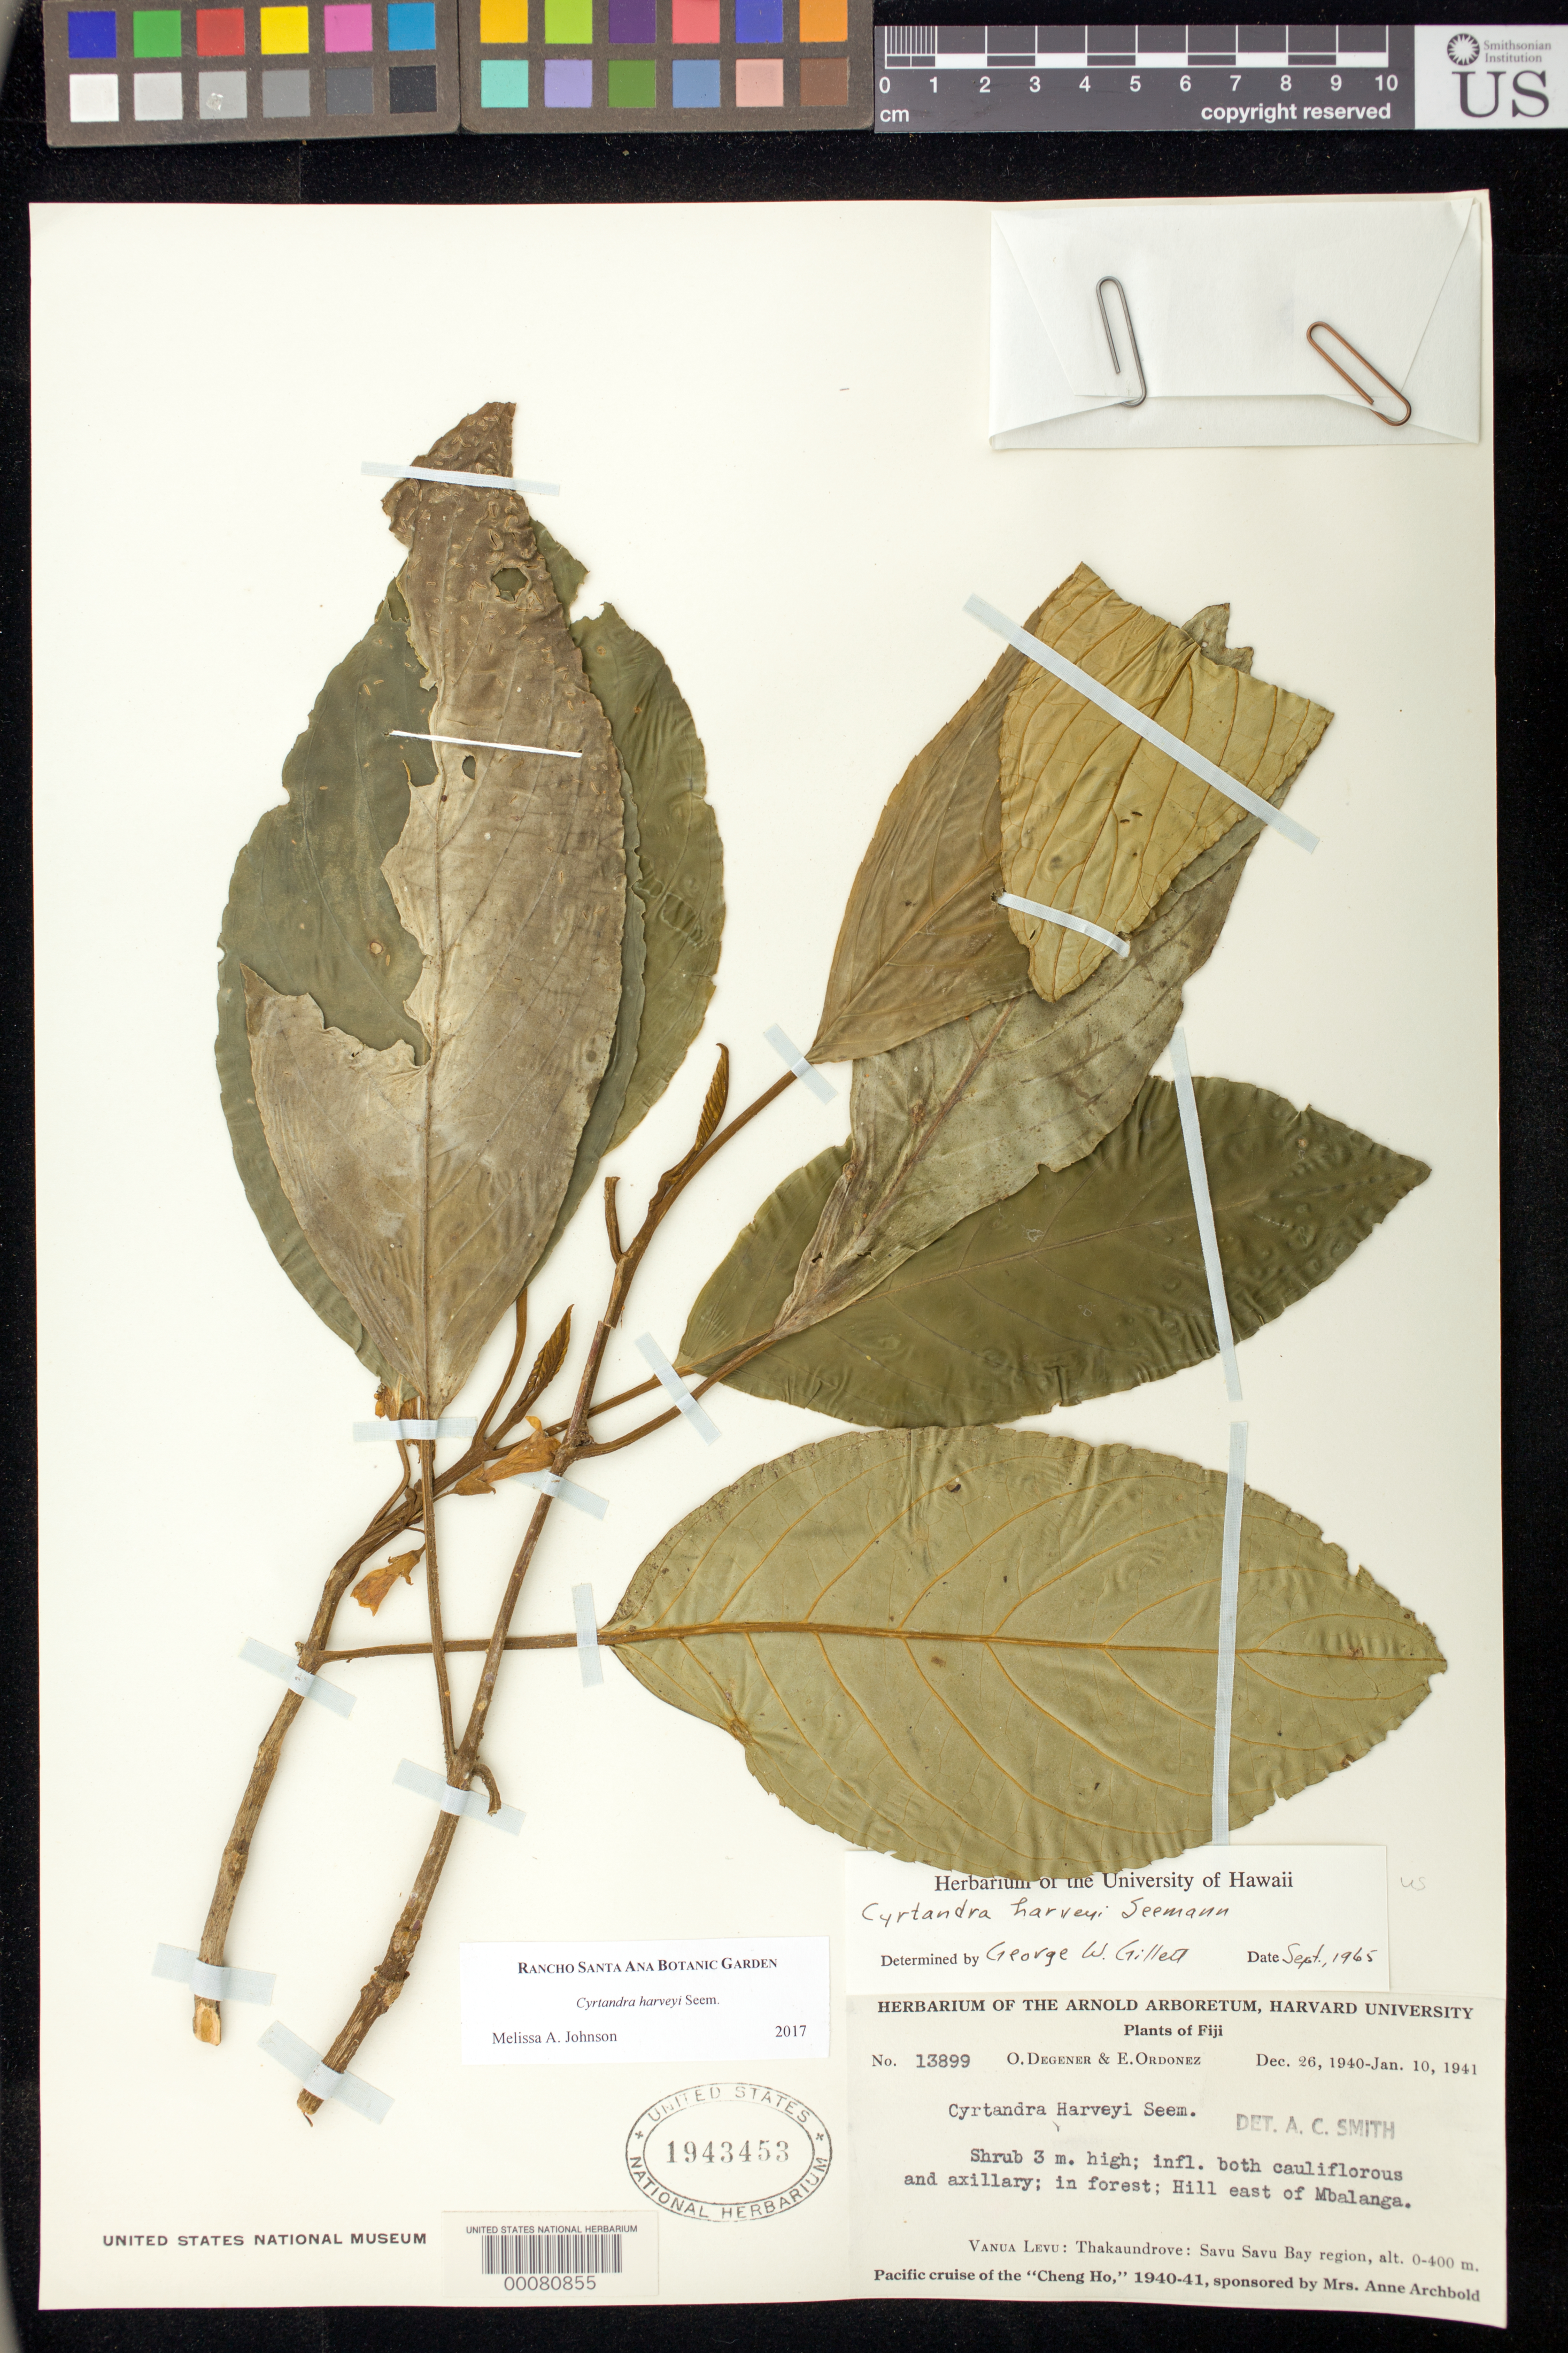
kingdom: Plantae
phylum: Tracheophyta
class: Magnoliopsida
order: Lamiales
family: Gesneriaceae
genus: Cyrtandra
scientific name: Cyrtandra harveyi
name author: Seem.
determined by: Johnson, Melissa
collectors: O. Degener & E. Ordonez.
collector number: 13899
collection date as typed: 1940-1941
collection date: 1940/1941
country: Fiji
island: Vanua Levu I.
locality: Thakaundrove, savu savu bay region, hill e of mbalanga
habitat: In forest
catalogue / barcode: US 1943453